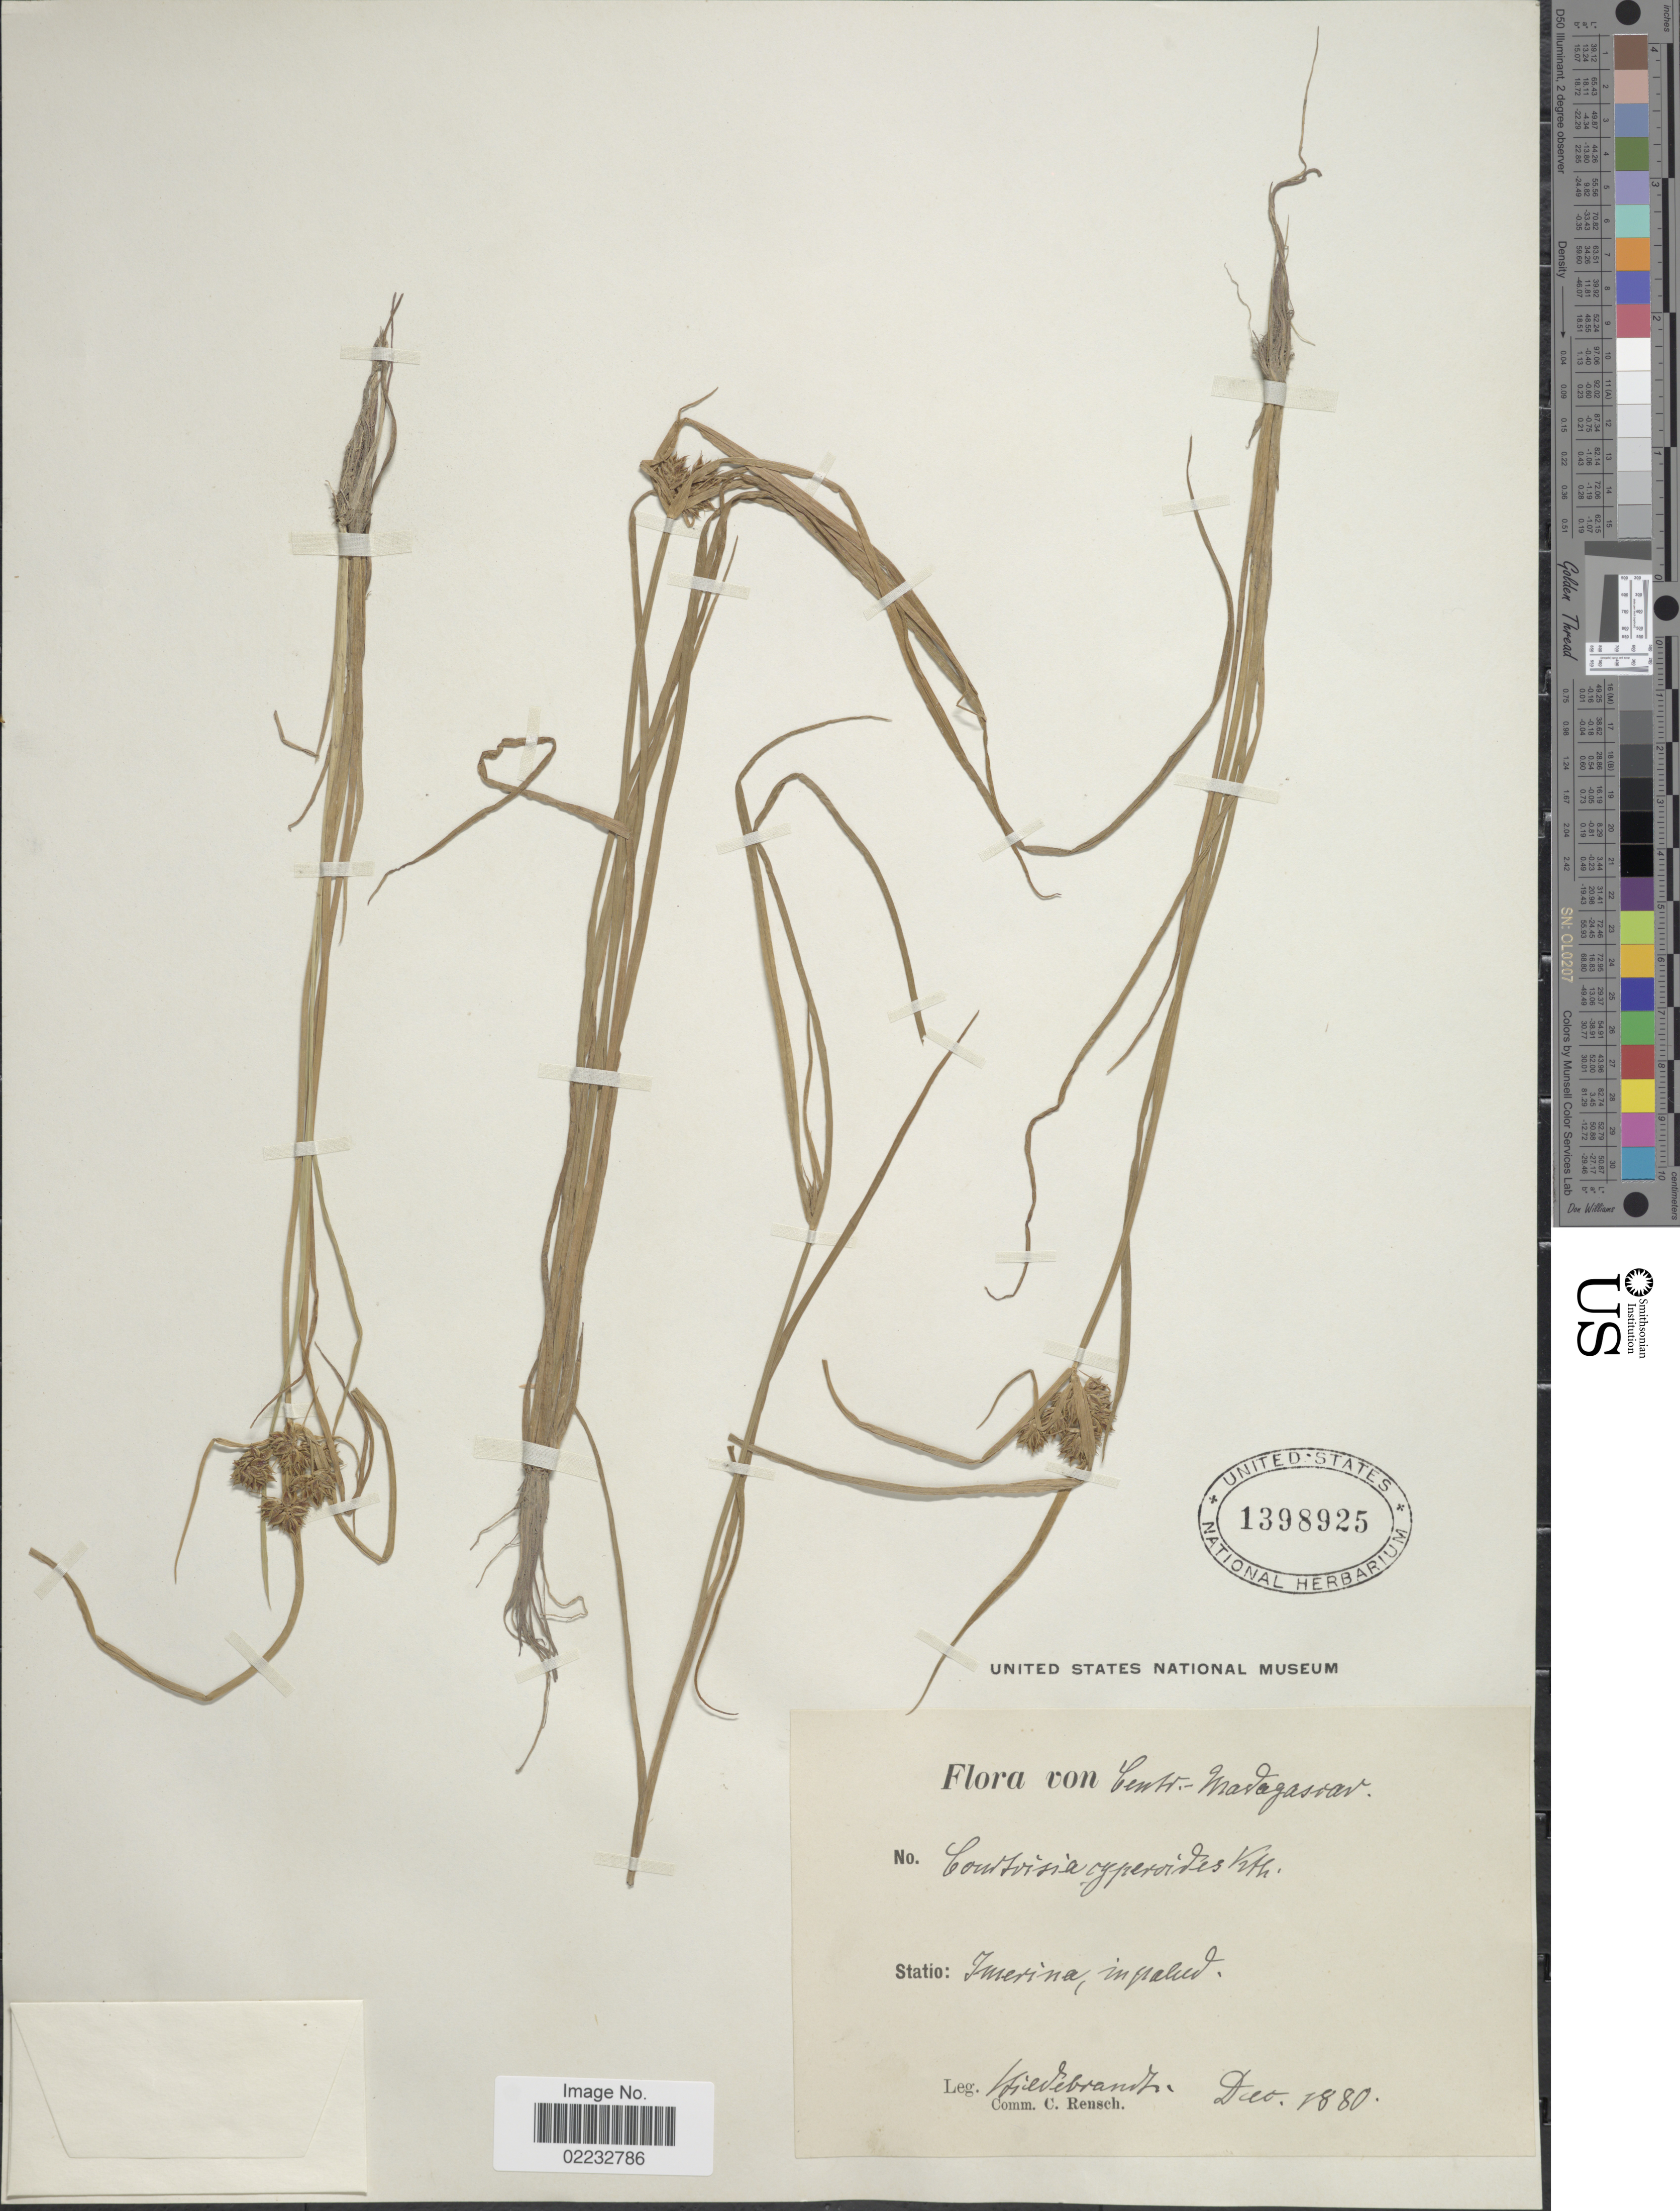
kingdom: Plantae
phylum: Tracheophyta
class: Liliopsida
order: Poales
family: Cyperaceae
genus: Cyperus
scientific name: Cyperus pseudokyllingioides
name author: Kük.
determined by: Strong, M. T., (US), Smithsonian Institution - National Museum of Natural History (UNITED STATES)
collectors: J. Hildebrandt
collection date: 1880-12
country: Madagascar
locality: Centr. Madagascar, Statio: Imersina, in palud.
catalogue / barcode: US 1398925